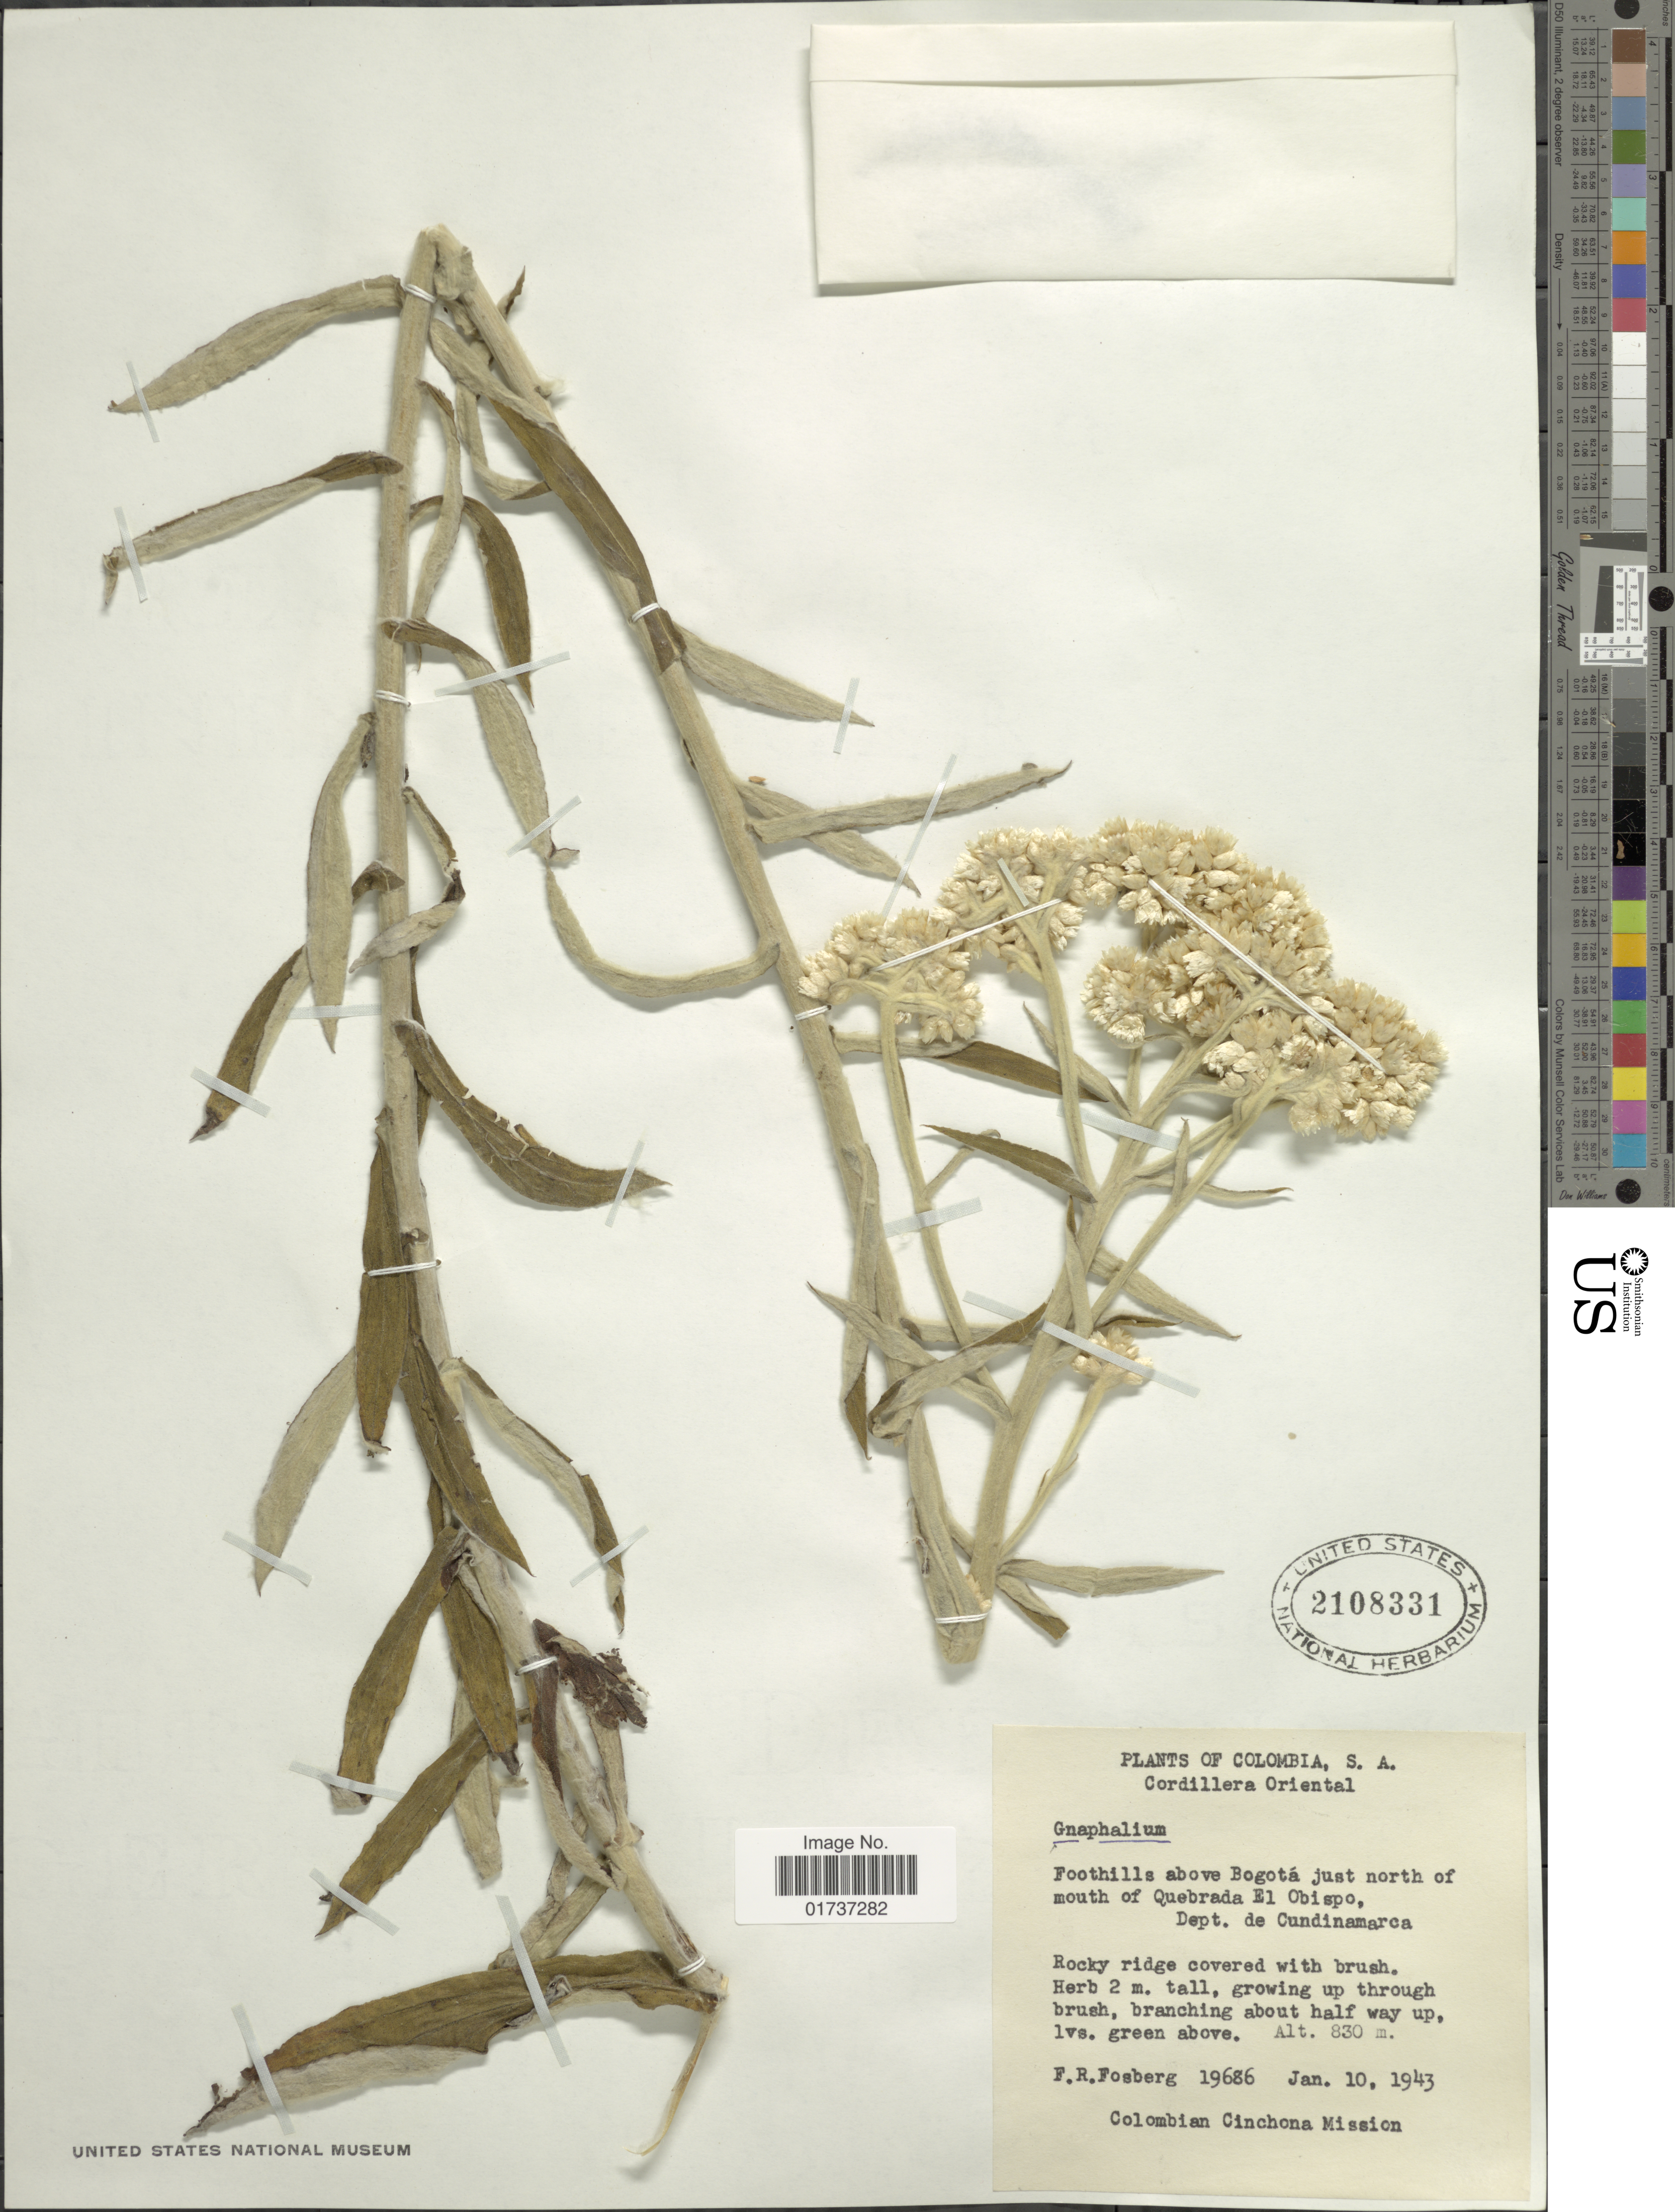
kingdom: Plantae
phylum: Tracheophyta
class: Magnoliopsida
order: Asterales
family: Asteraceae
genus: Gnaphalium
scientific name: Gnaphalium sp.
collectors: F. R. Fosberg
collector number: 19686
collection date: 1943-01-10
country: Colombia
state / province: Cundinamarca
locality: Cordillera Oriental, Foothills above Bogotá just north of mouth of Quebrada El Obispo, Dept de Cundinamarca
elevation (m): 830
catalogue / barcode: US 2108331